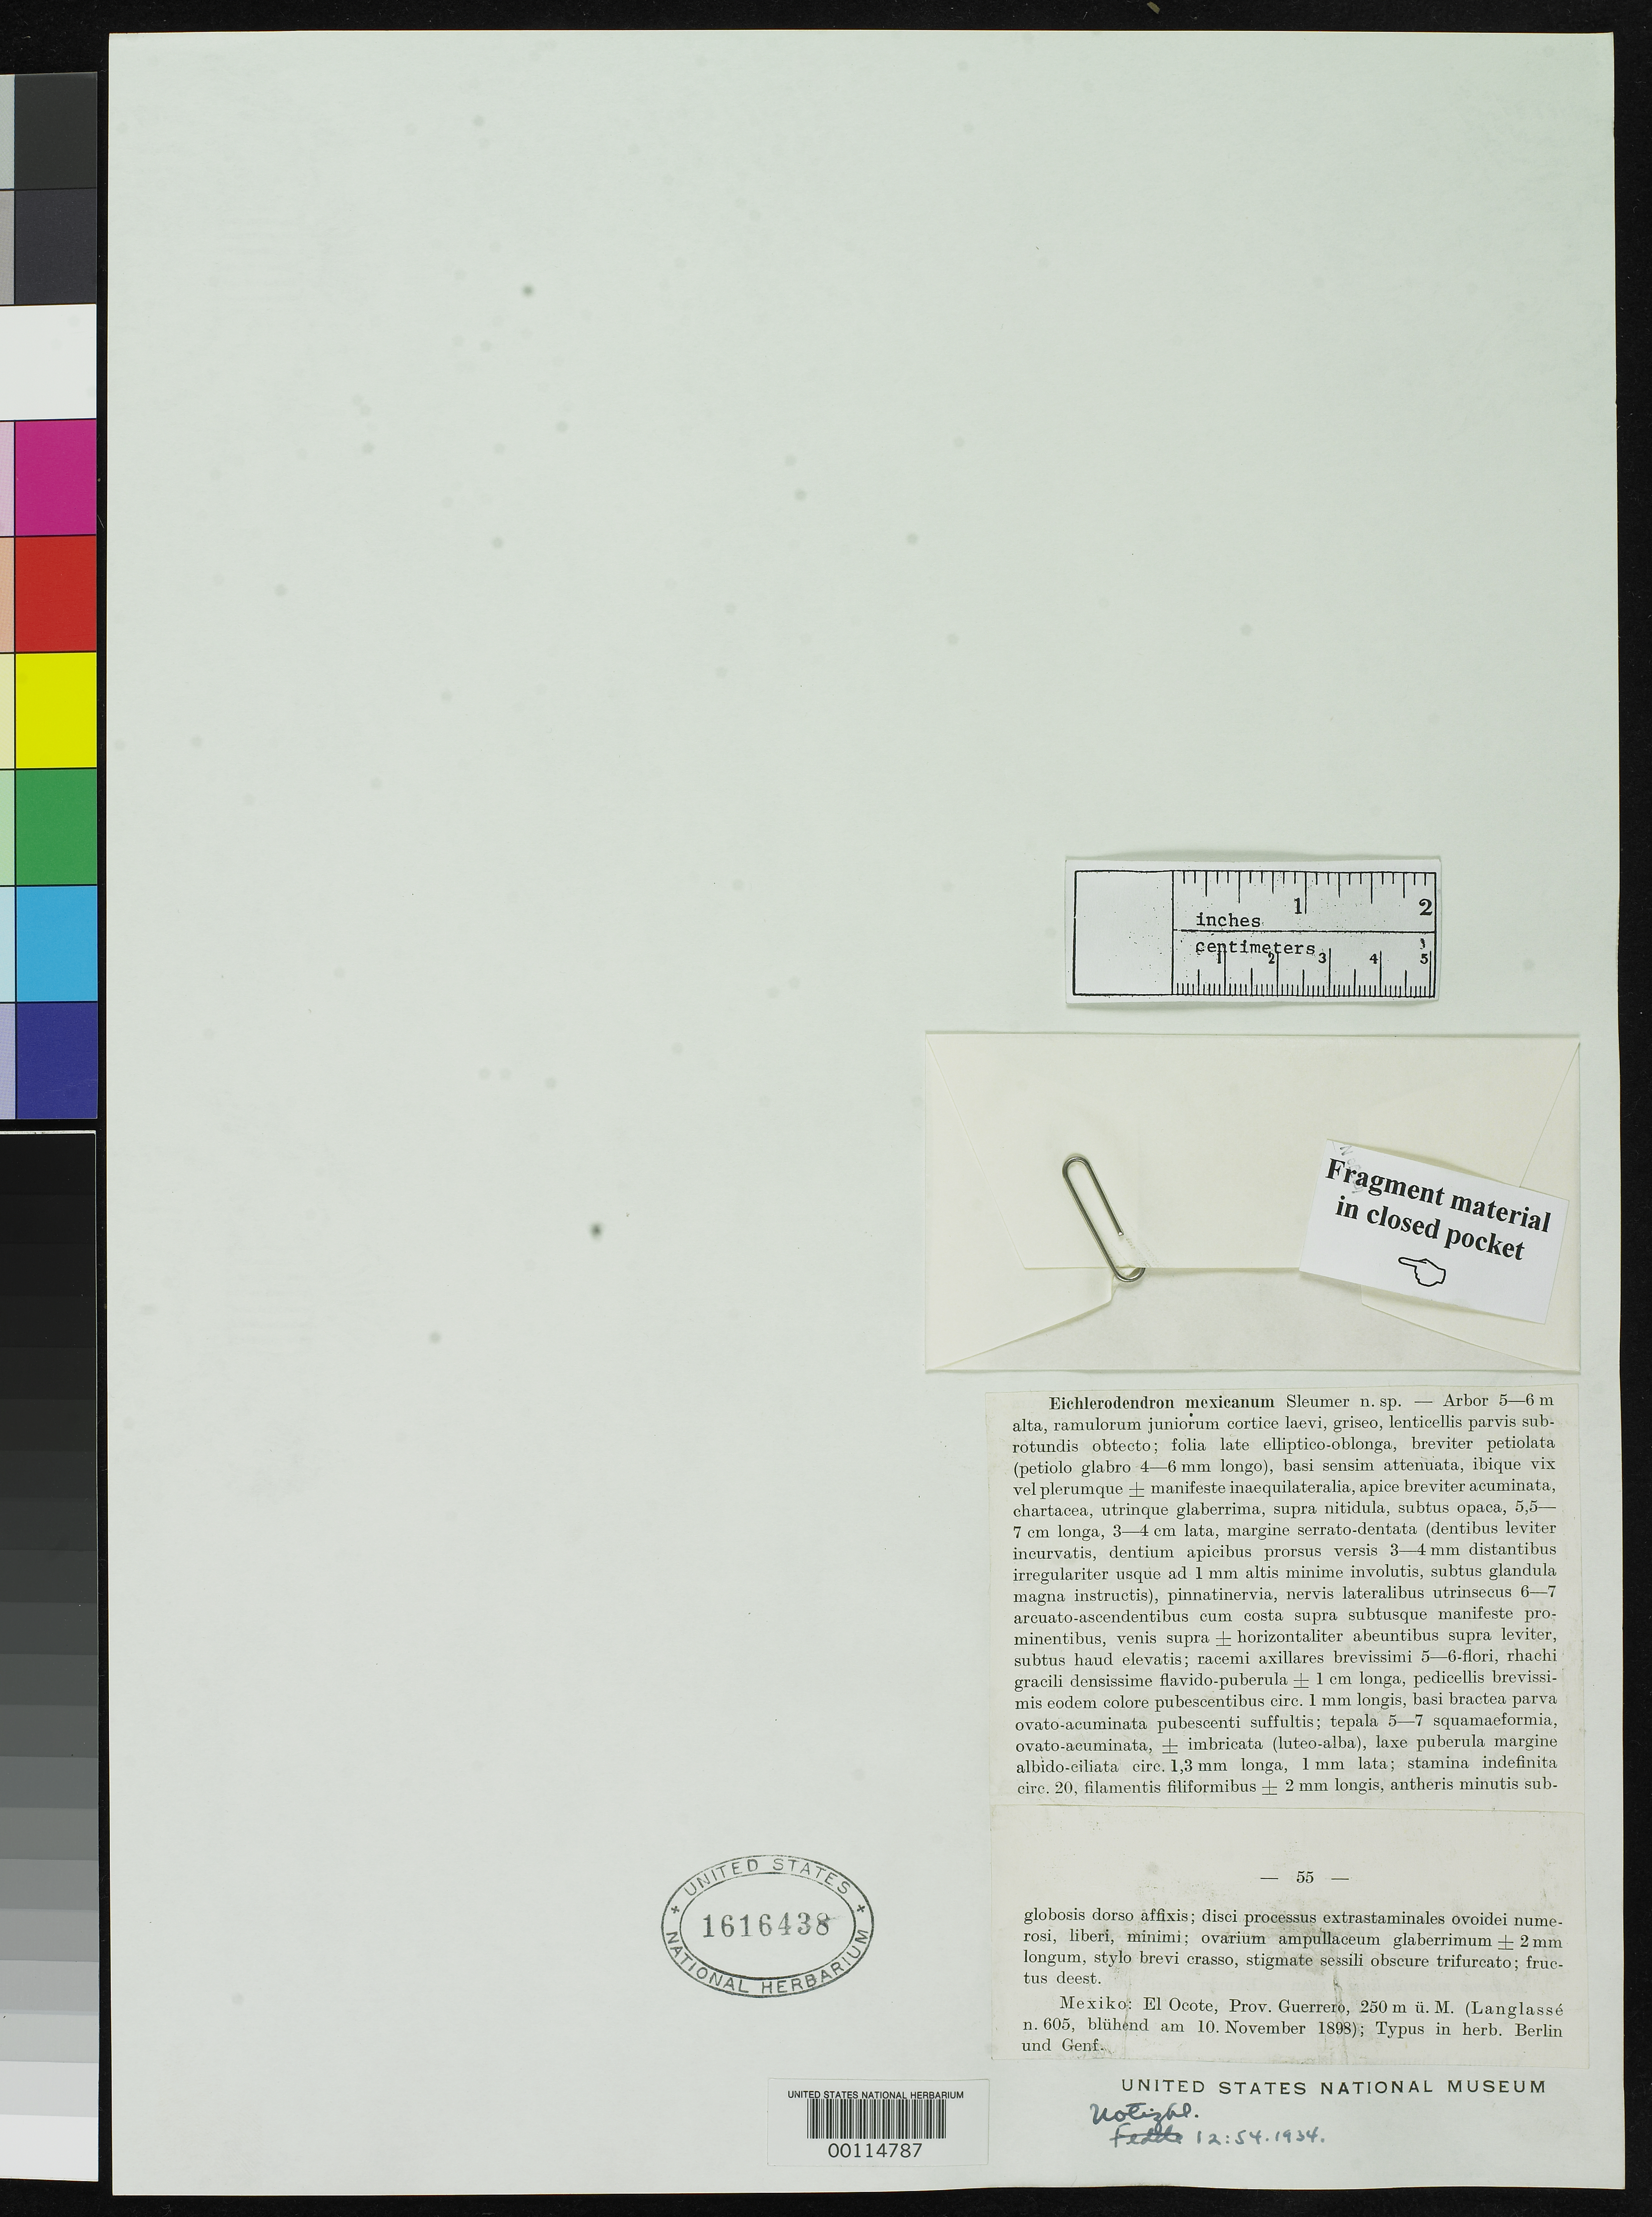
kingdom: Plantae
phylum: Tracheophyta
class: Magnoliopsida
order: Malpighiales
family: Salicaceae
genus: Eichlerodendron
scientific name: Eichlerodendron mexicanum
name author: Sleumer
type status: Type Fragment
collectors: E. Langlassé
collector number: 605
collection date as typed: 10 Nov 1898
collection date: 1898-11-10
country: Mexico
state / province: Guerrero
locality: El Ocote.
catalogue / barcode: US 1616438